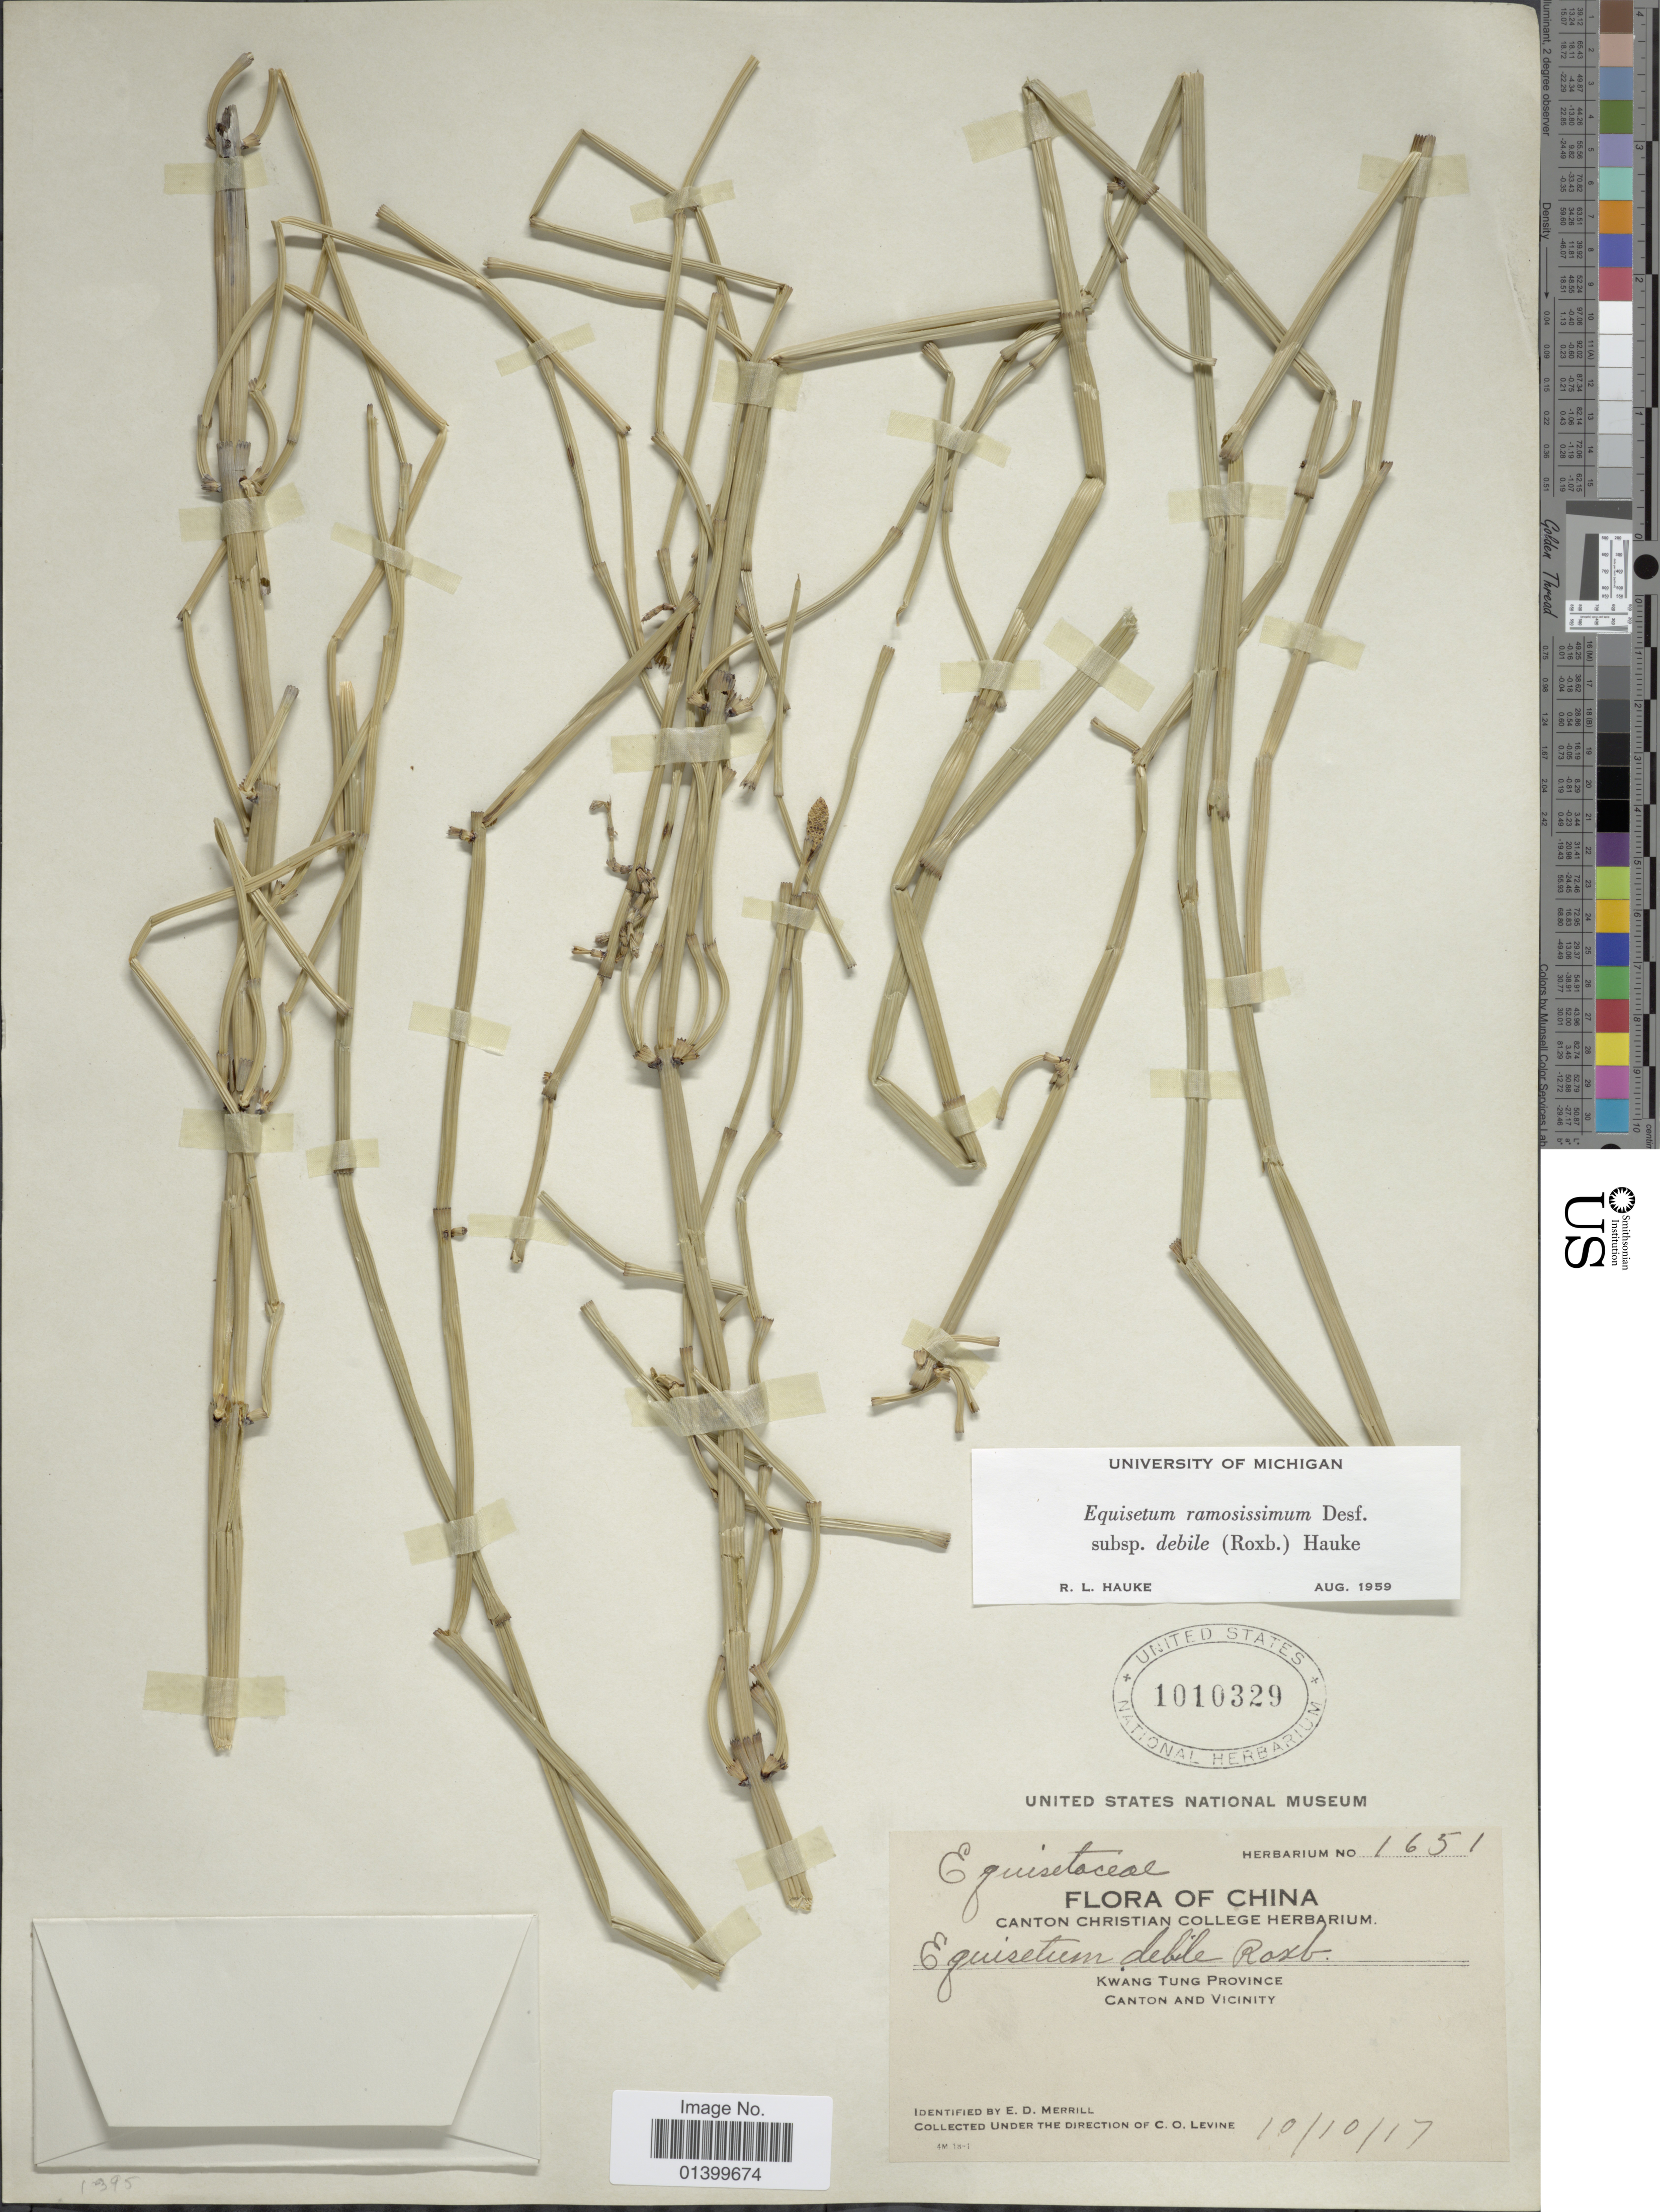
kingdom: Plantae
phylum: Tracheophyta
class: Polypodiopsida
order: Equisetales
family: Equisetaceae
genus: Equisetum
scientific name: Equisetum ramosissimum subsp. debile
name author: (Roxb. ex Vaucher) Hauke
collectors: C. O. Levine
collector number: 1651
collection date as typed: Transcribed d/m/y: 10/10/17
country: China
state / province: Guangdong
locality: Kwang Tung Province. Canton and Vicinity.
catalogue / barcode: US 1010329